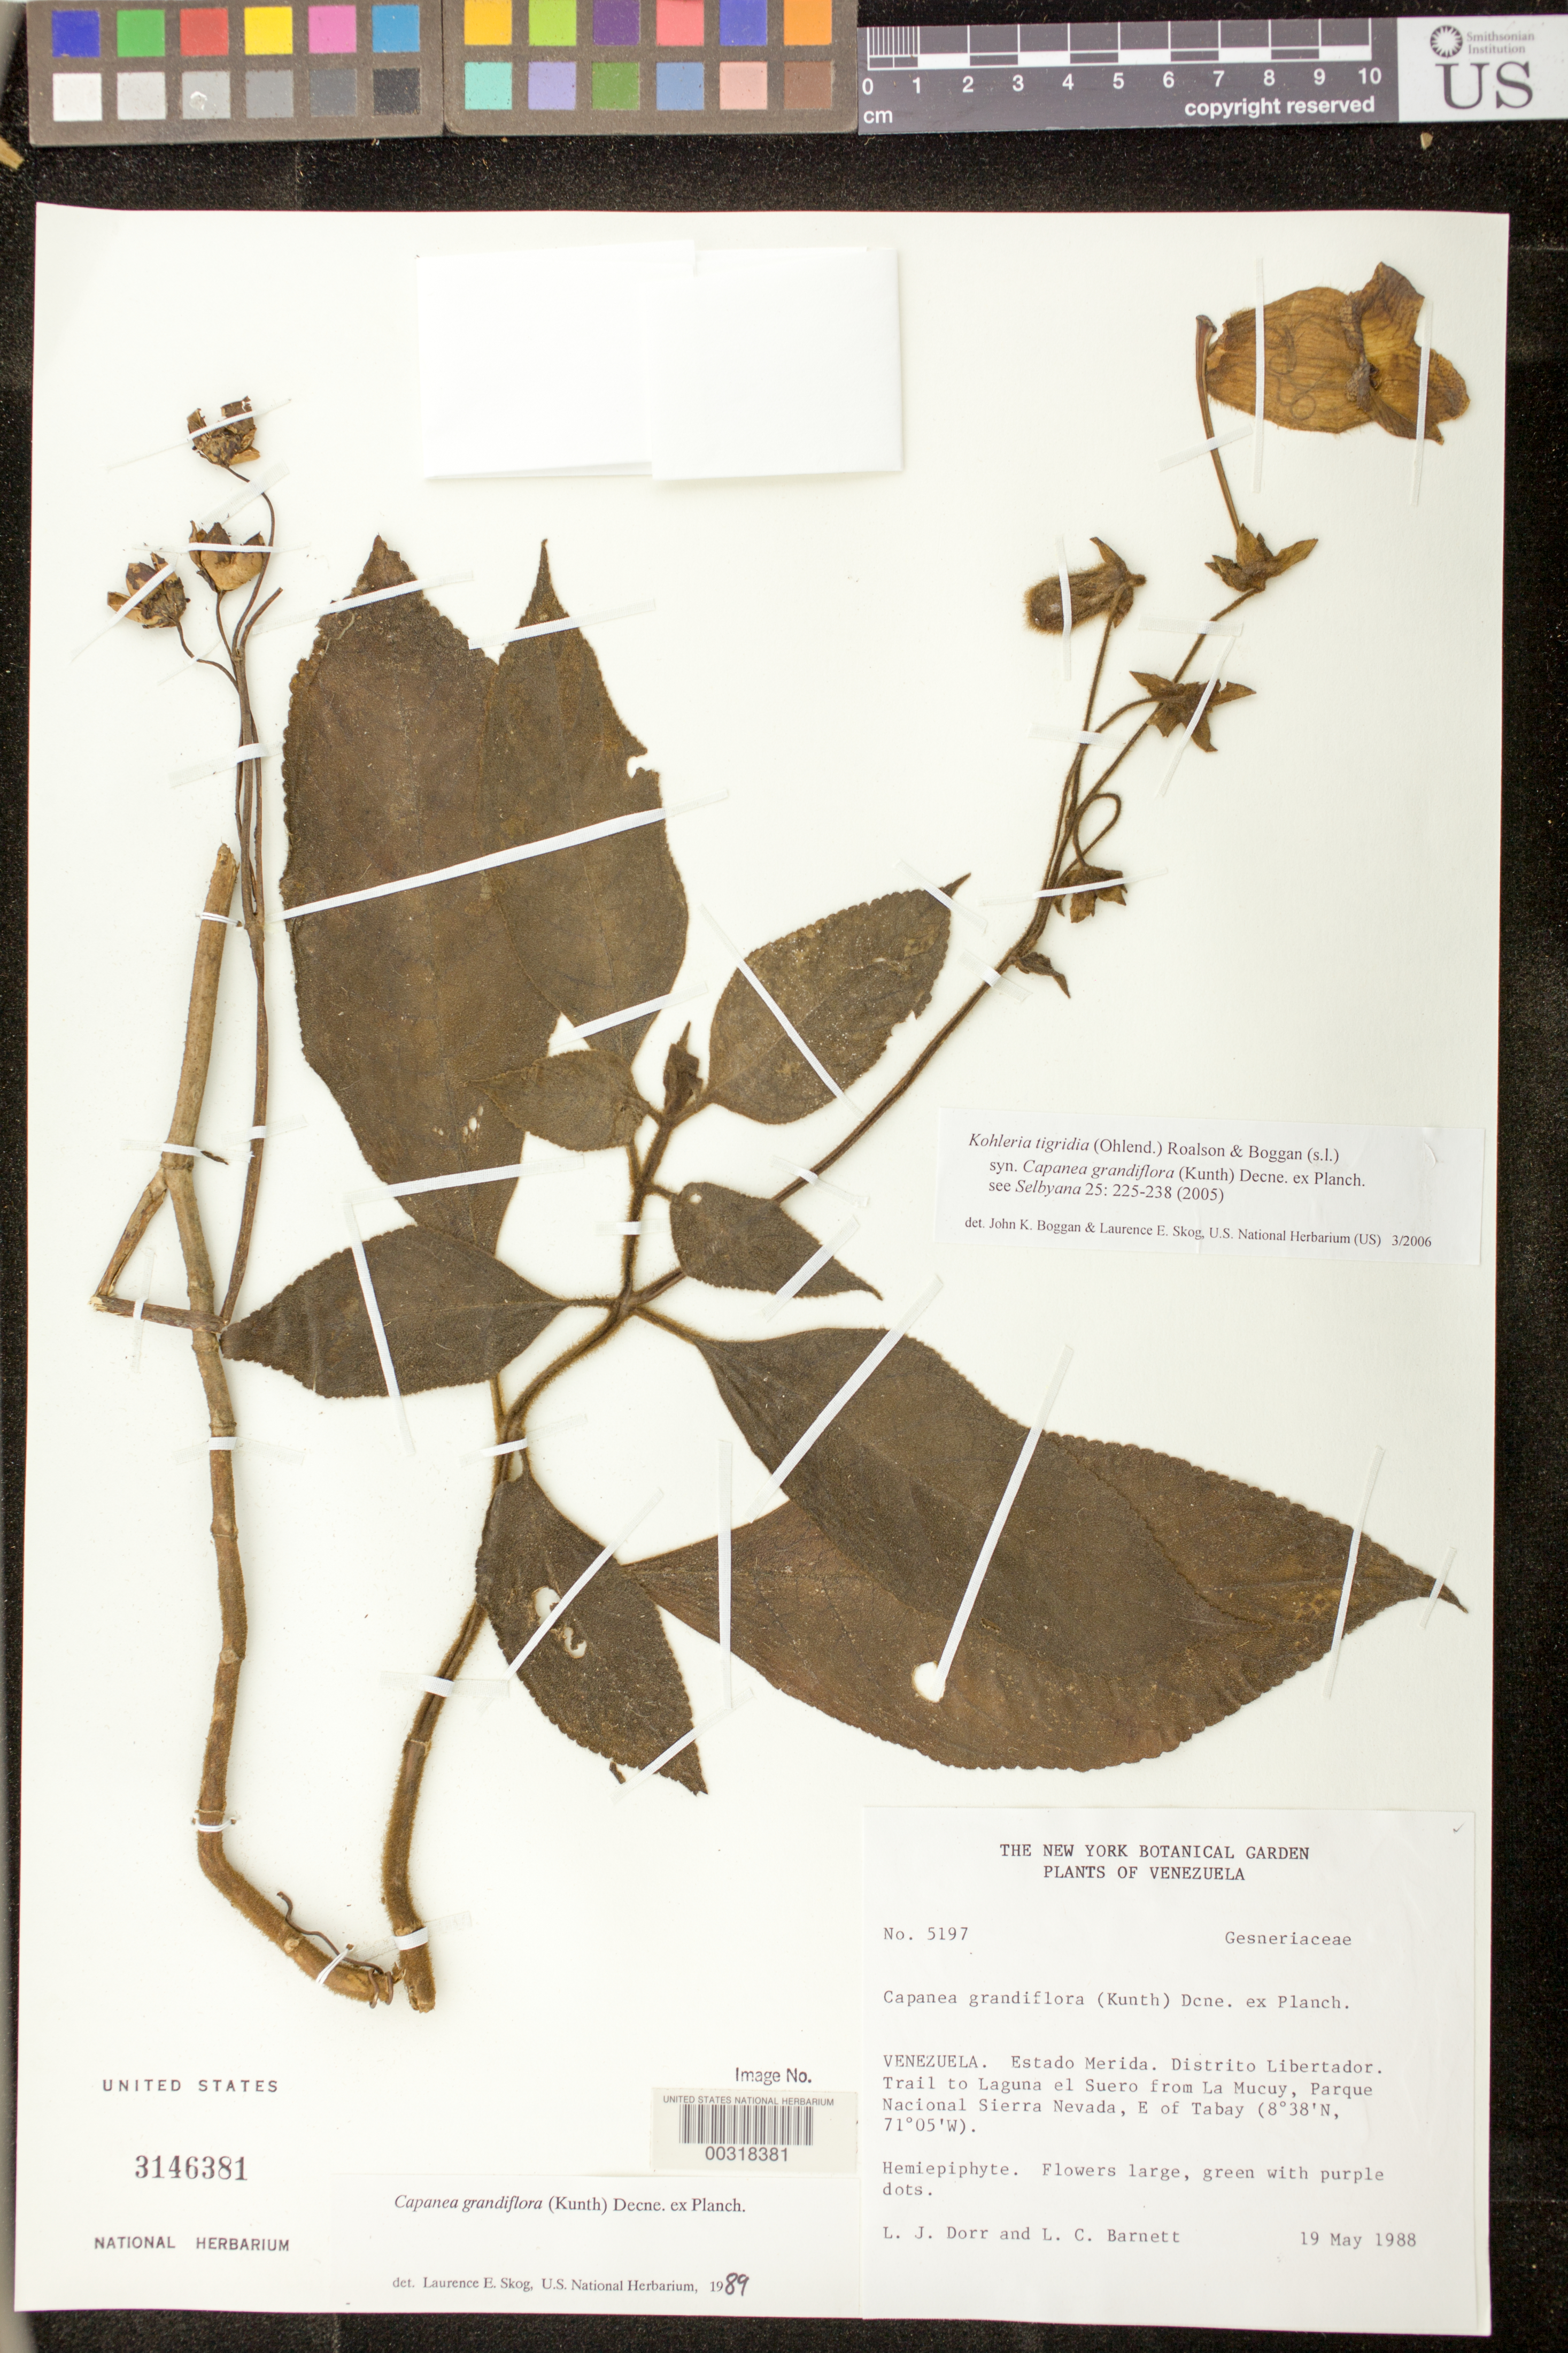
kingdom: Plantae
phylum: Tracheophyta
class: Magnoliopsida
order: Lamiales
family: Gesneriaceae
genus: Kohleria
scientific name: Kohleria tigridia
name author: (Ohlend.) Roalson & Boggan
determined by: Boggan, J. K.; Skog, L. E.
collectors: L. J. Dorr & L. C. Barnett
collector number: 5197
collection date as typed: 19 May 1988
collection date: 1988-05-19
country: Venezuela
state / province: Mérida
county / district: Libertador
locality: Trail to Laguna el Suero from La Mucuy, Parque Nacional Sierra Nevada, E of Tabay.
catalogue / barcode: US 3146381